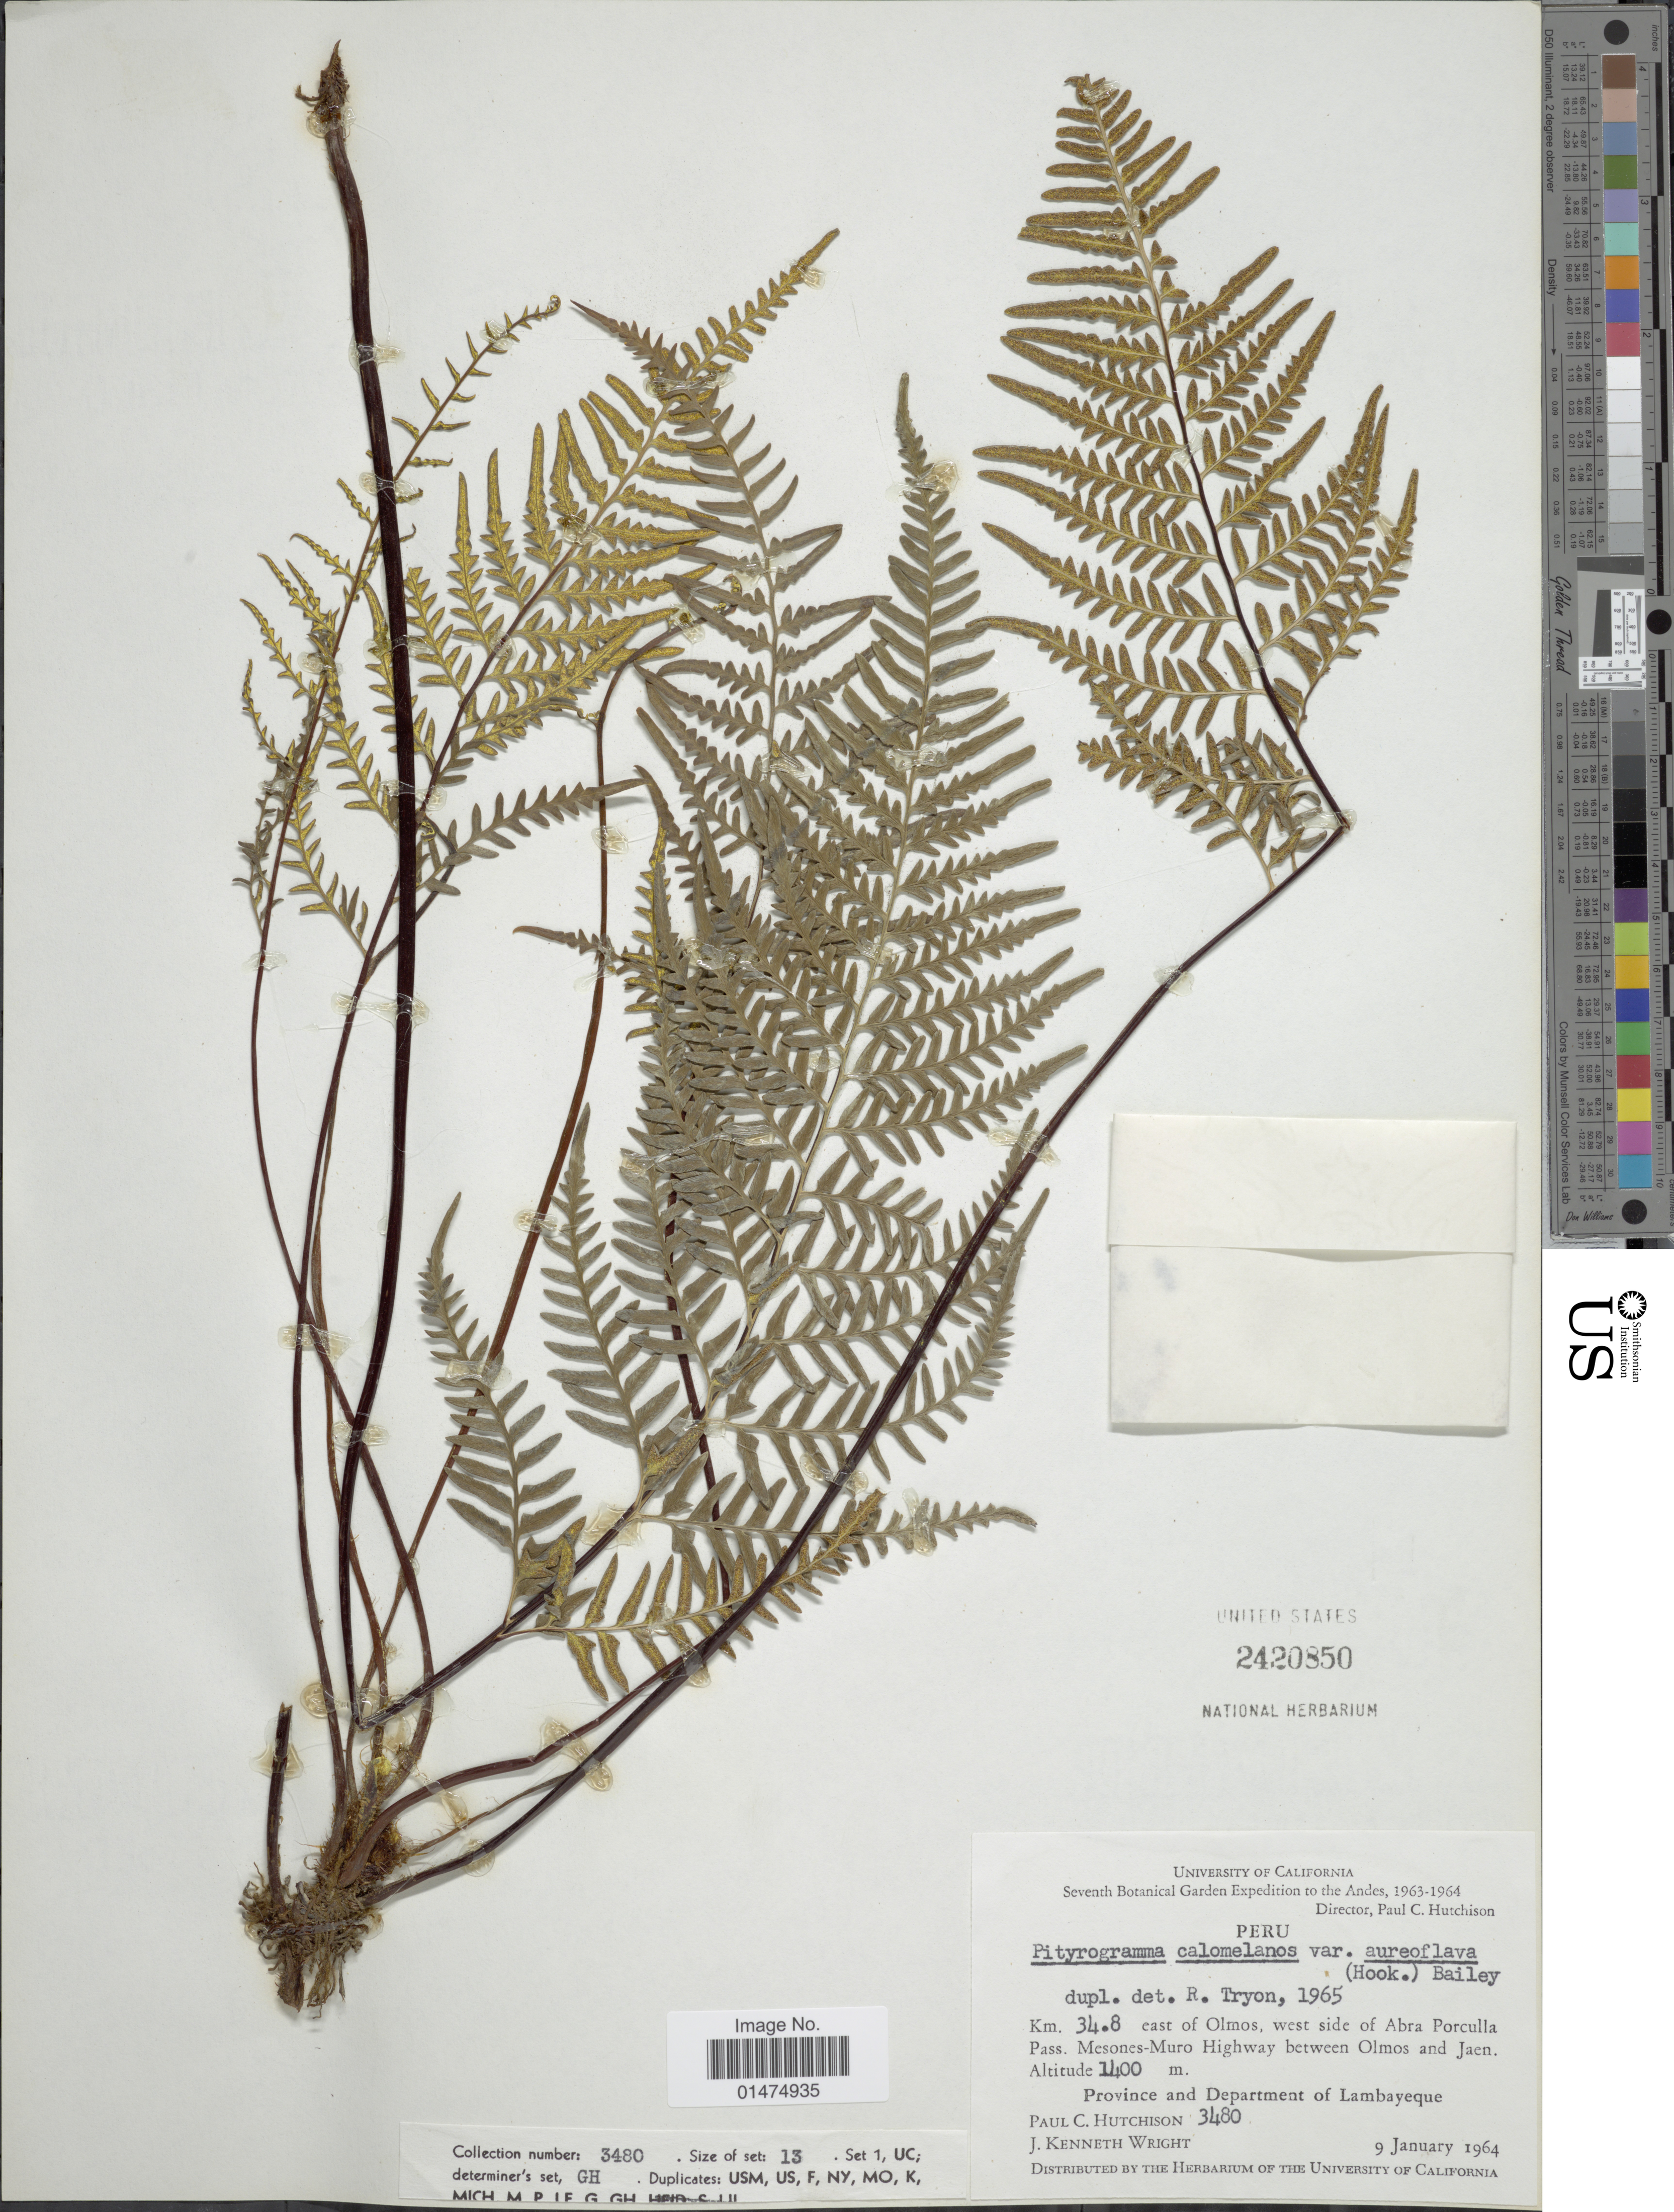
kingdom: Plantae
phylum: Tracheophyta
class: Polypodiopsida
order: Polypodiales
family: Pteridaceae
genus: Pityrogramma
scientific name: Pityrogramma calomelanos var. aureoflava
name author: (Hook.) Weath. ex L.H. Bailey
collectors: P. C. Hutchison & J. K. Wright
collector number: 3480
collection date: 1964-01-09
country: Peru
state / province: Lambayeque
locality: Km. 34.8 east of Olmos, west side of Abra Porculla Pass, Mesones-Muro Highway between Olmos and Jaen. Province and Department of Lambayeque.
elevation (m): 1400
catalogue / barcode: US 2420850